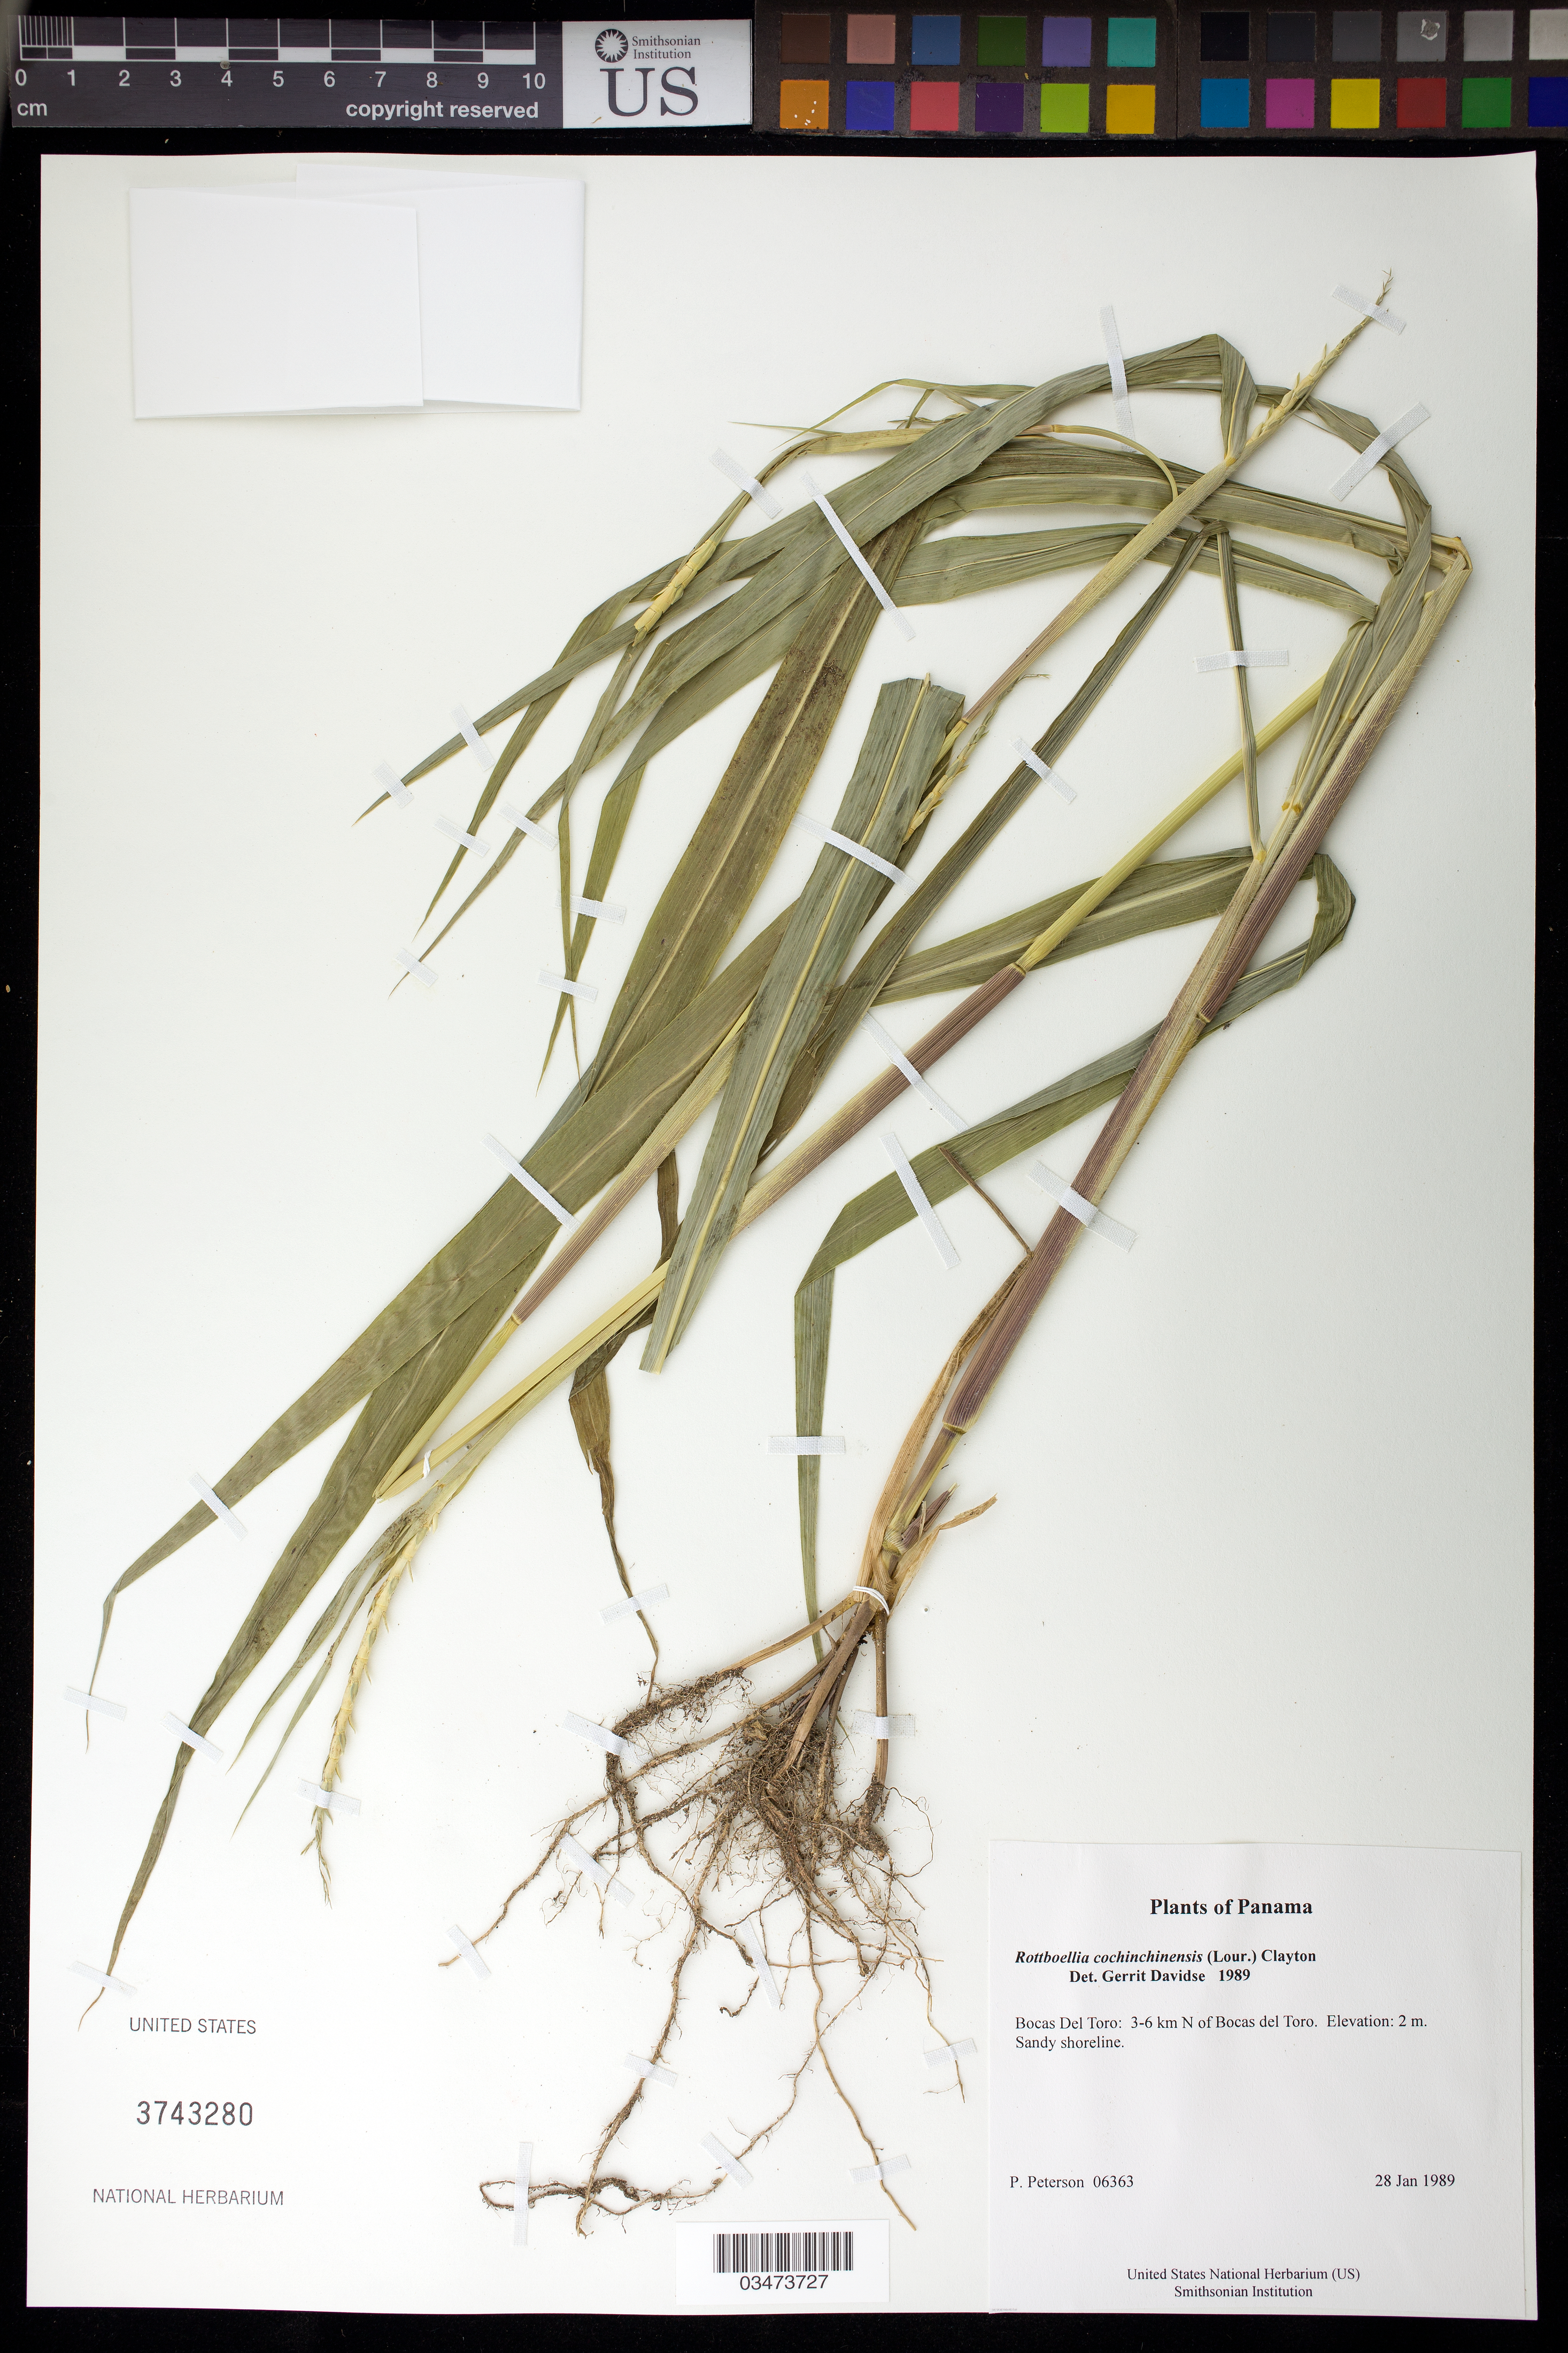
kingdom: Plantae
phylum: Tracheophyta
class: Liliopsida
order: Poales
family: Poaceae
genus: Rottboellia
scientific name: Rottboellia cochinchinensis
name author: (Lour.) Clayton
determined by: Davidse, Gerrit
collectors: P. M. Peterson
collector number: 06363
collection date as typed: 28 Jan 1989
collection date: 1989-01-28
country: Panama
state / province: Bocas del Toro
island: Colón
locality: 3-6 km N of Bocas del Toro.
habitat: Sandy shoreline.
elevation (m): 2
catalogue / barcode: US 3743280